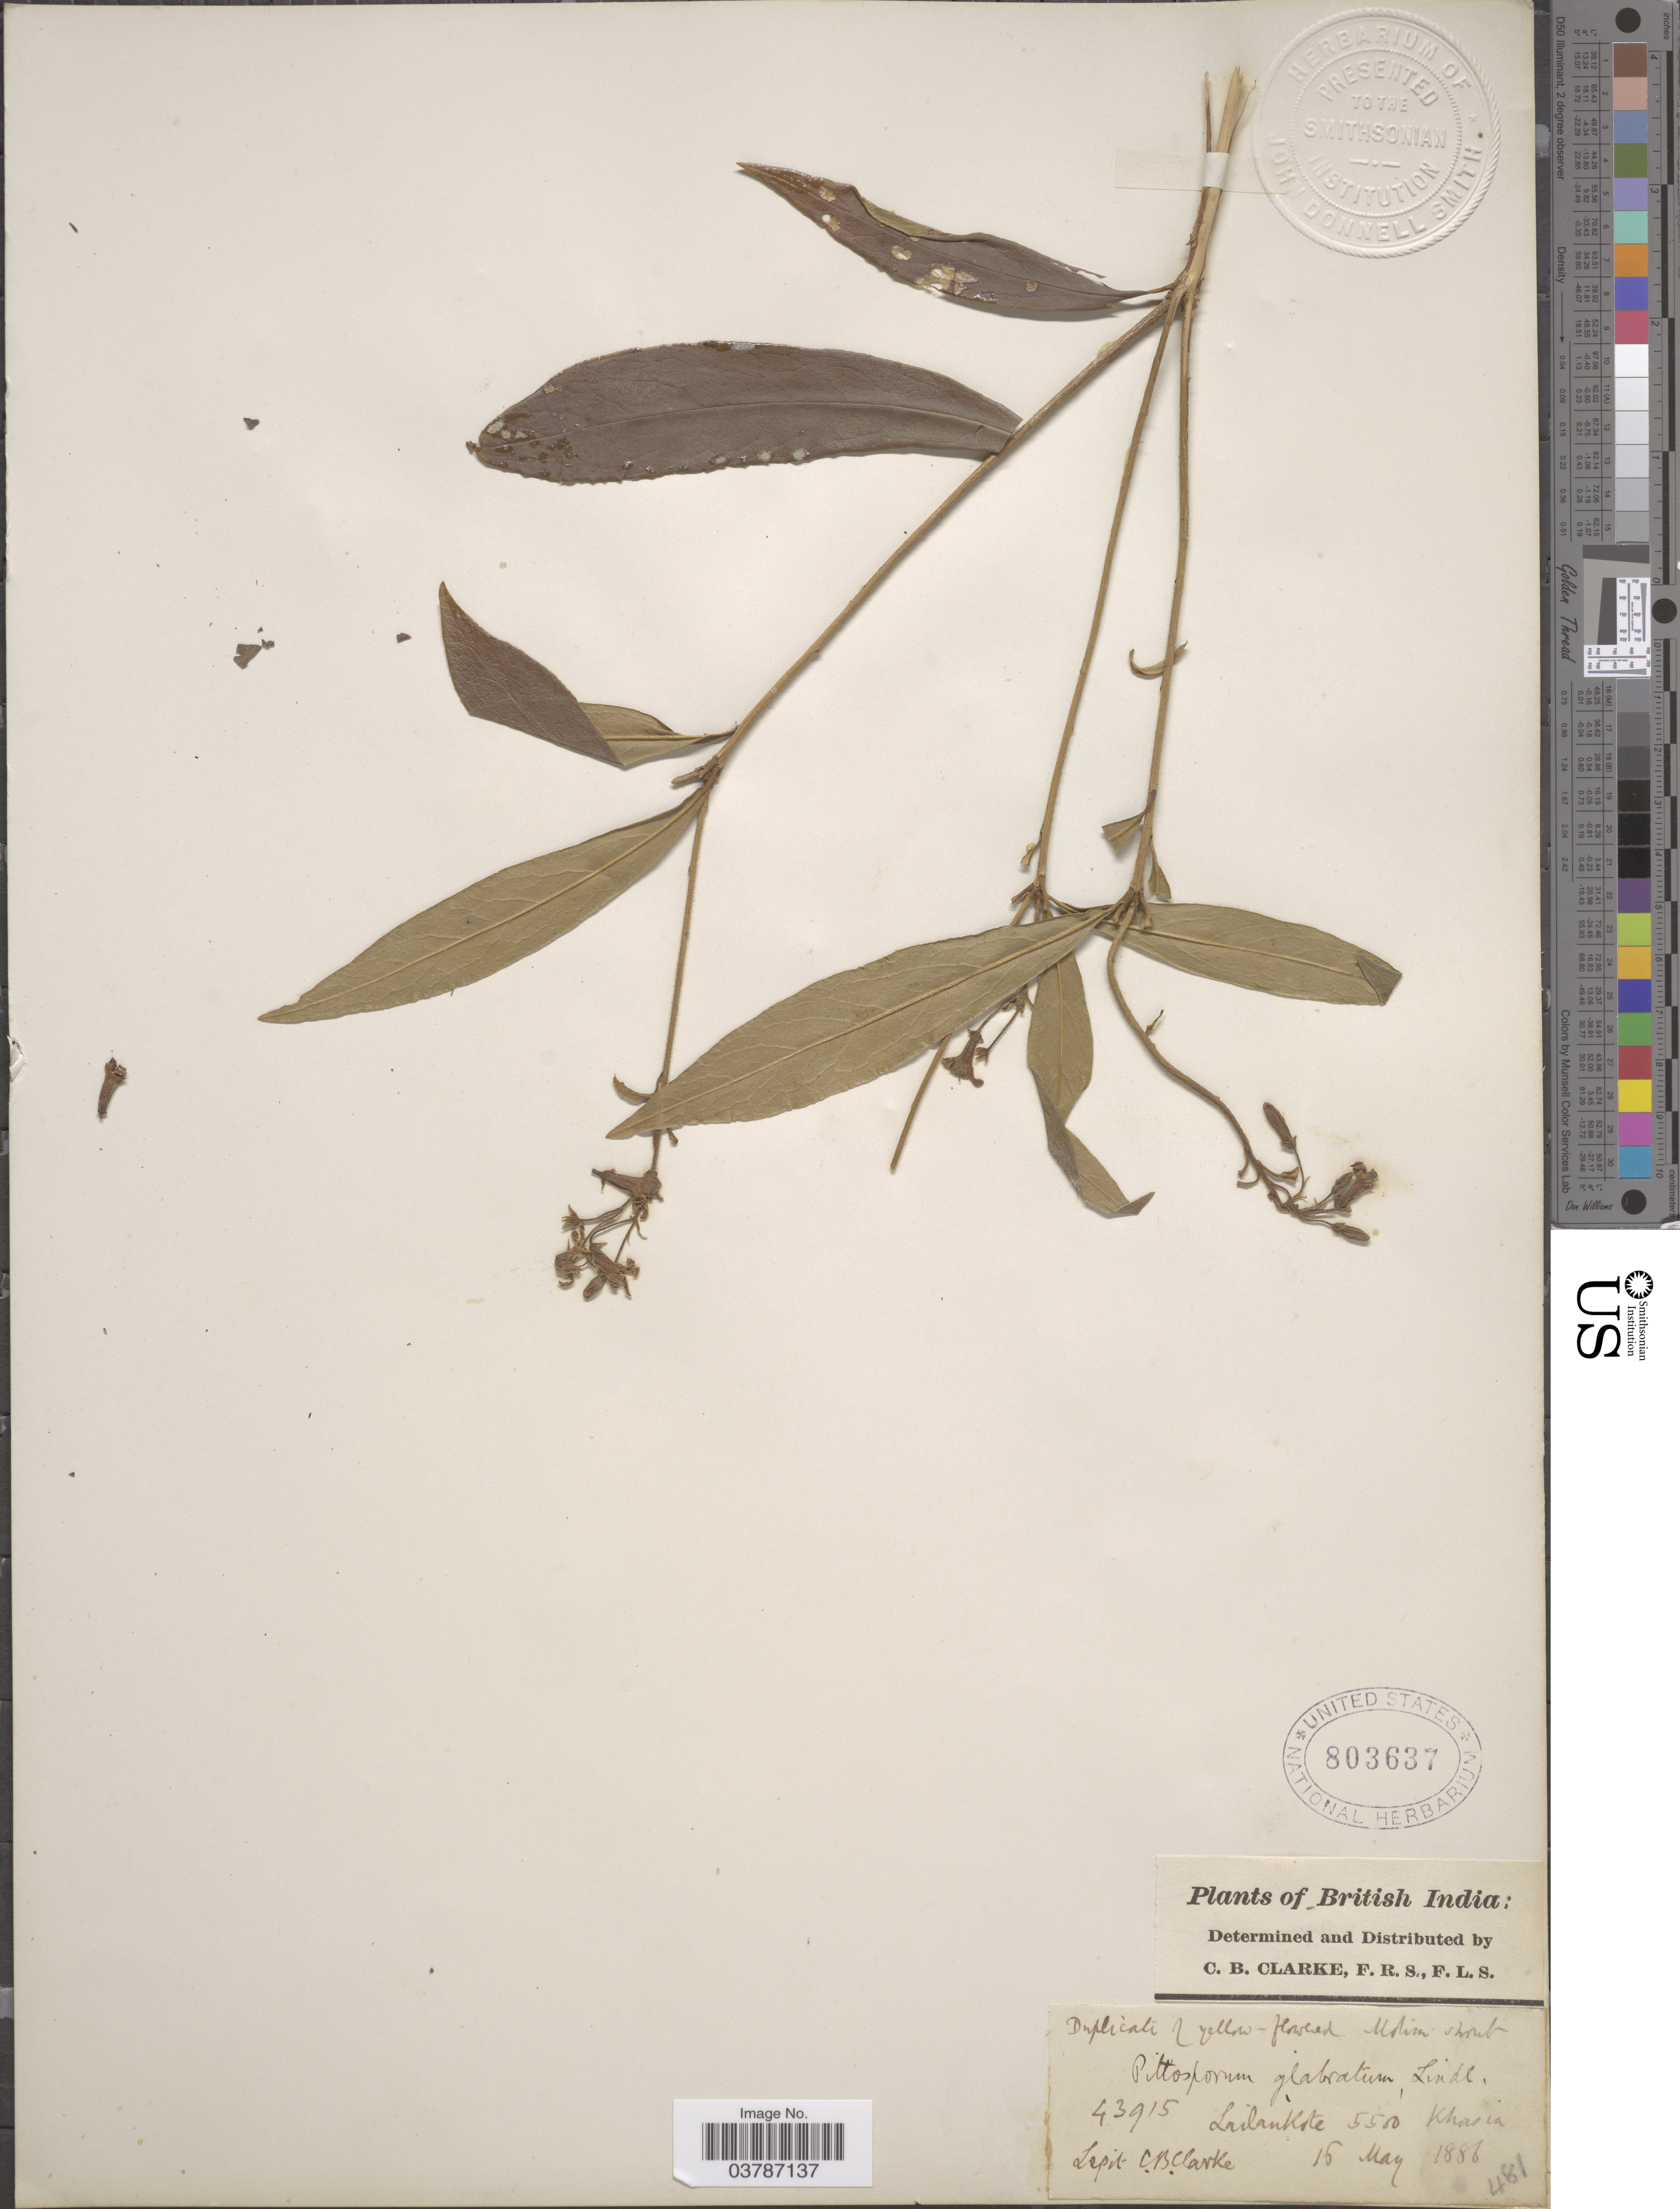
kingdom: Plantae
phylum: Tracheophyta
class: Magnoliopsida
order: Apiales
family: Pittosporaceae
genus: Pittosporum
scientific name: Pittosporum glabratum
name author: Lindl.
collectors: C. B. Clarke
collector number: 43915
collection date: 1886-05-16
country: India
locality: British India. Lailankote, Khasia.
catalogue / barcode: US 803637